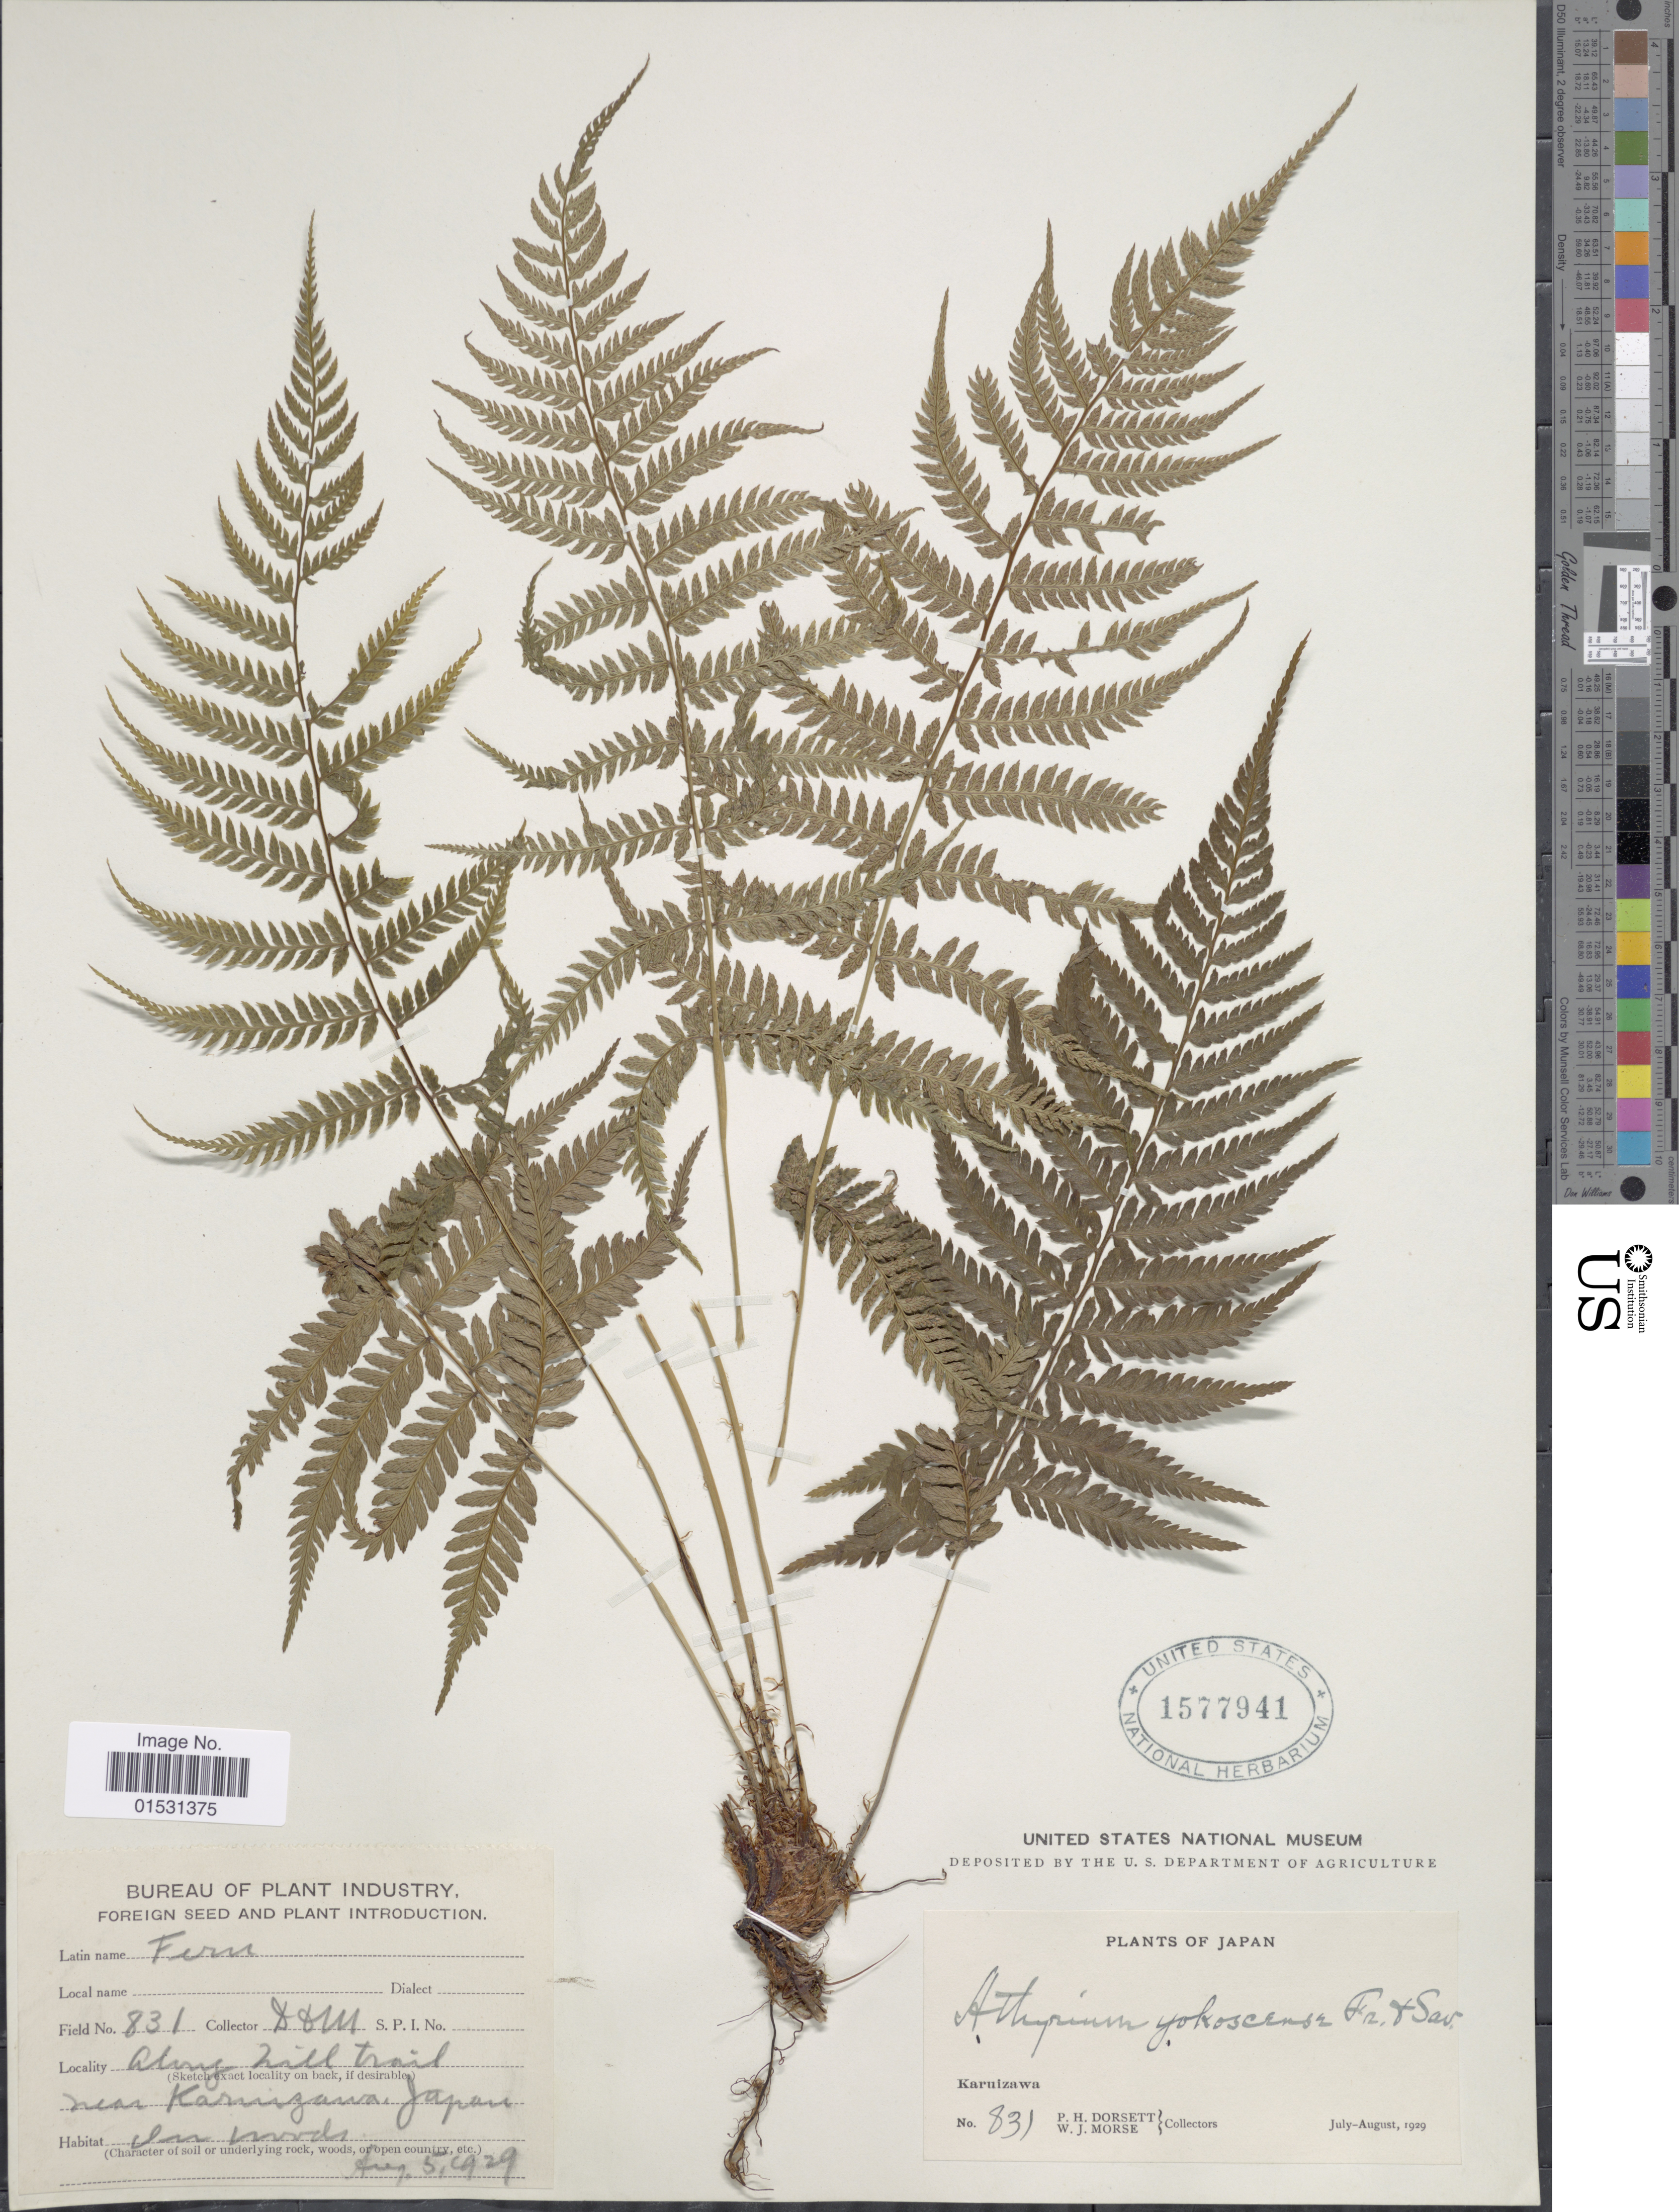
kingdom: Plantae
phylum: Tracheophyta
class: Polypodiopsida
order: Polypodiales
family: Athyriaceae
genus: Athyrium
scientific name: Athyrium yokoscense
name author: (Franch. & Sav.) Christ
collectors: P. H. Dorsett & W. J. Morse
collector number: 831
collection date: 1929-08-05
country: Japan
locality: Along hill trail near Karuizawa.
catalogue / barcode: US 1577941